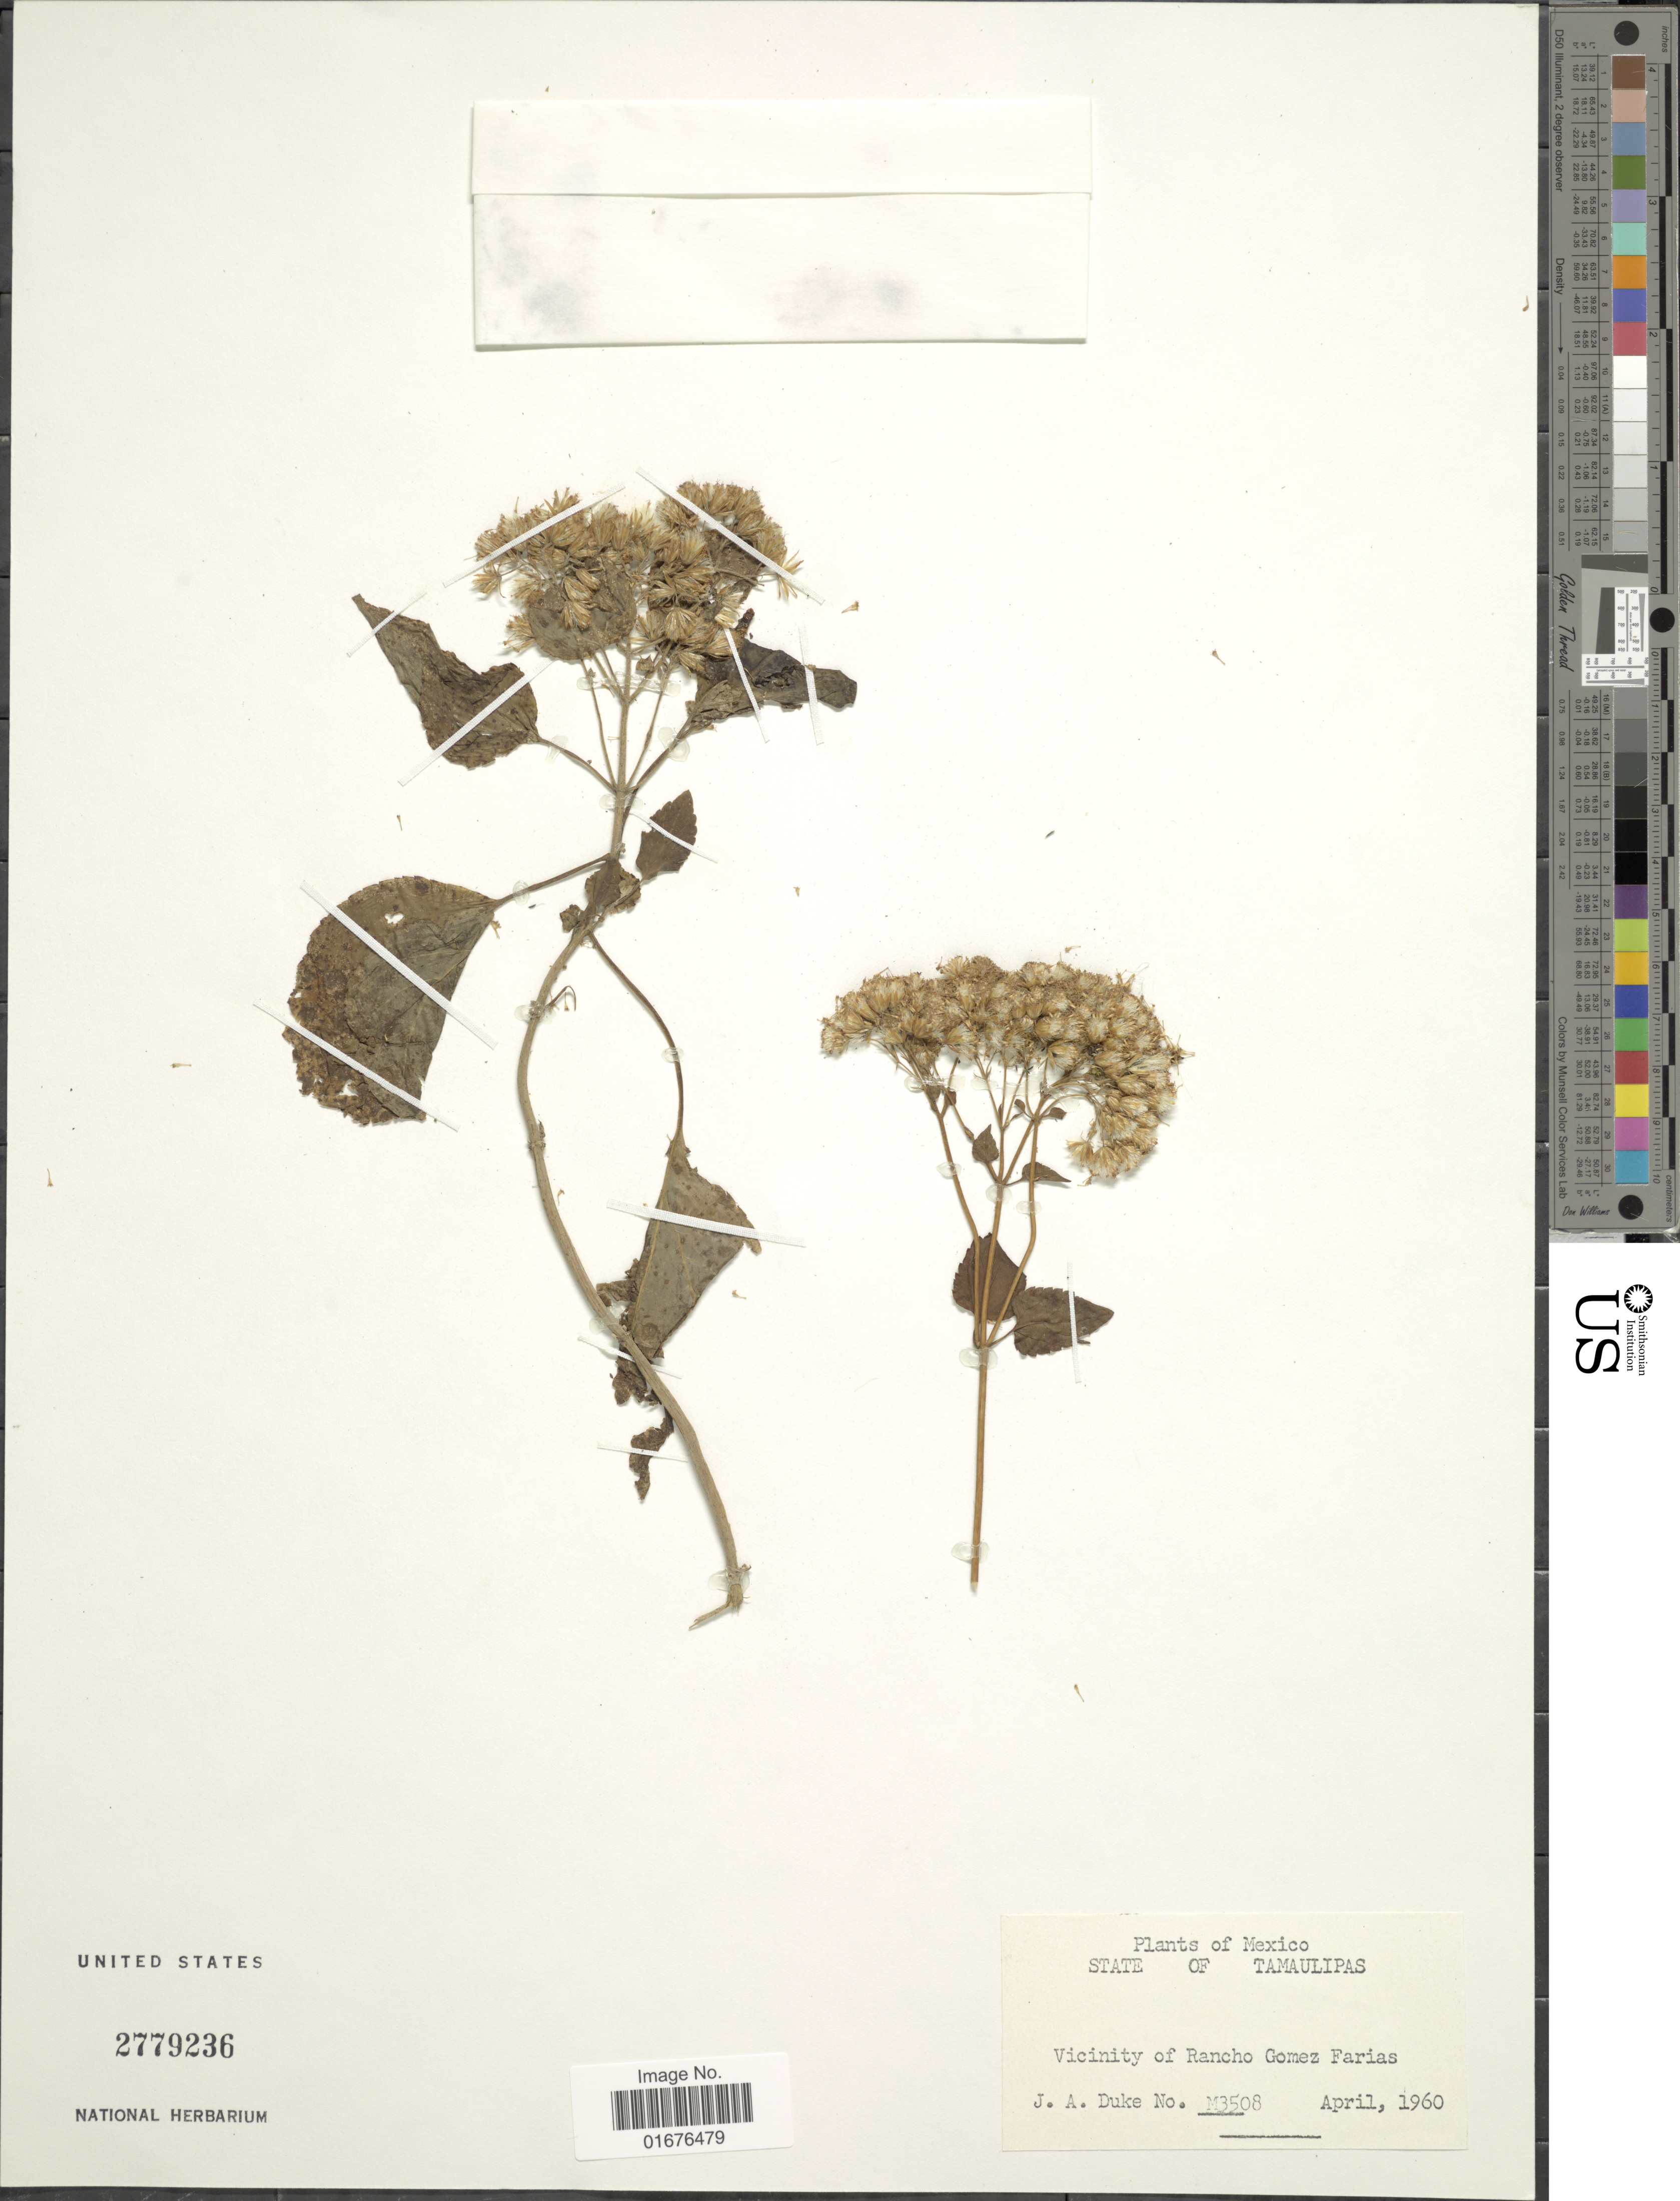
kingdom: Plantae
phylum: Tracheophyta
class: Magnoliopsida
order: Asterales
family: Asteraceae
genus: Ageratina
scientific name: Ageratina pichinchensis var. bustamenta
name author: (DC.) R.M. King & H. Rob.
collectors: J. A. Duke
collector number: M3508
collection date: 1960-04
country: Mexico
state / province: Tamaulipas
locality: Vicinity of Rancho Gomez Farias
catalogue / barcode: US 2779236